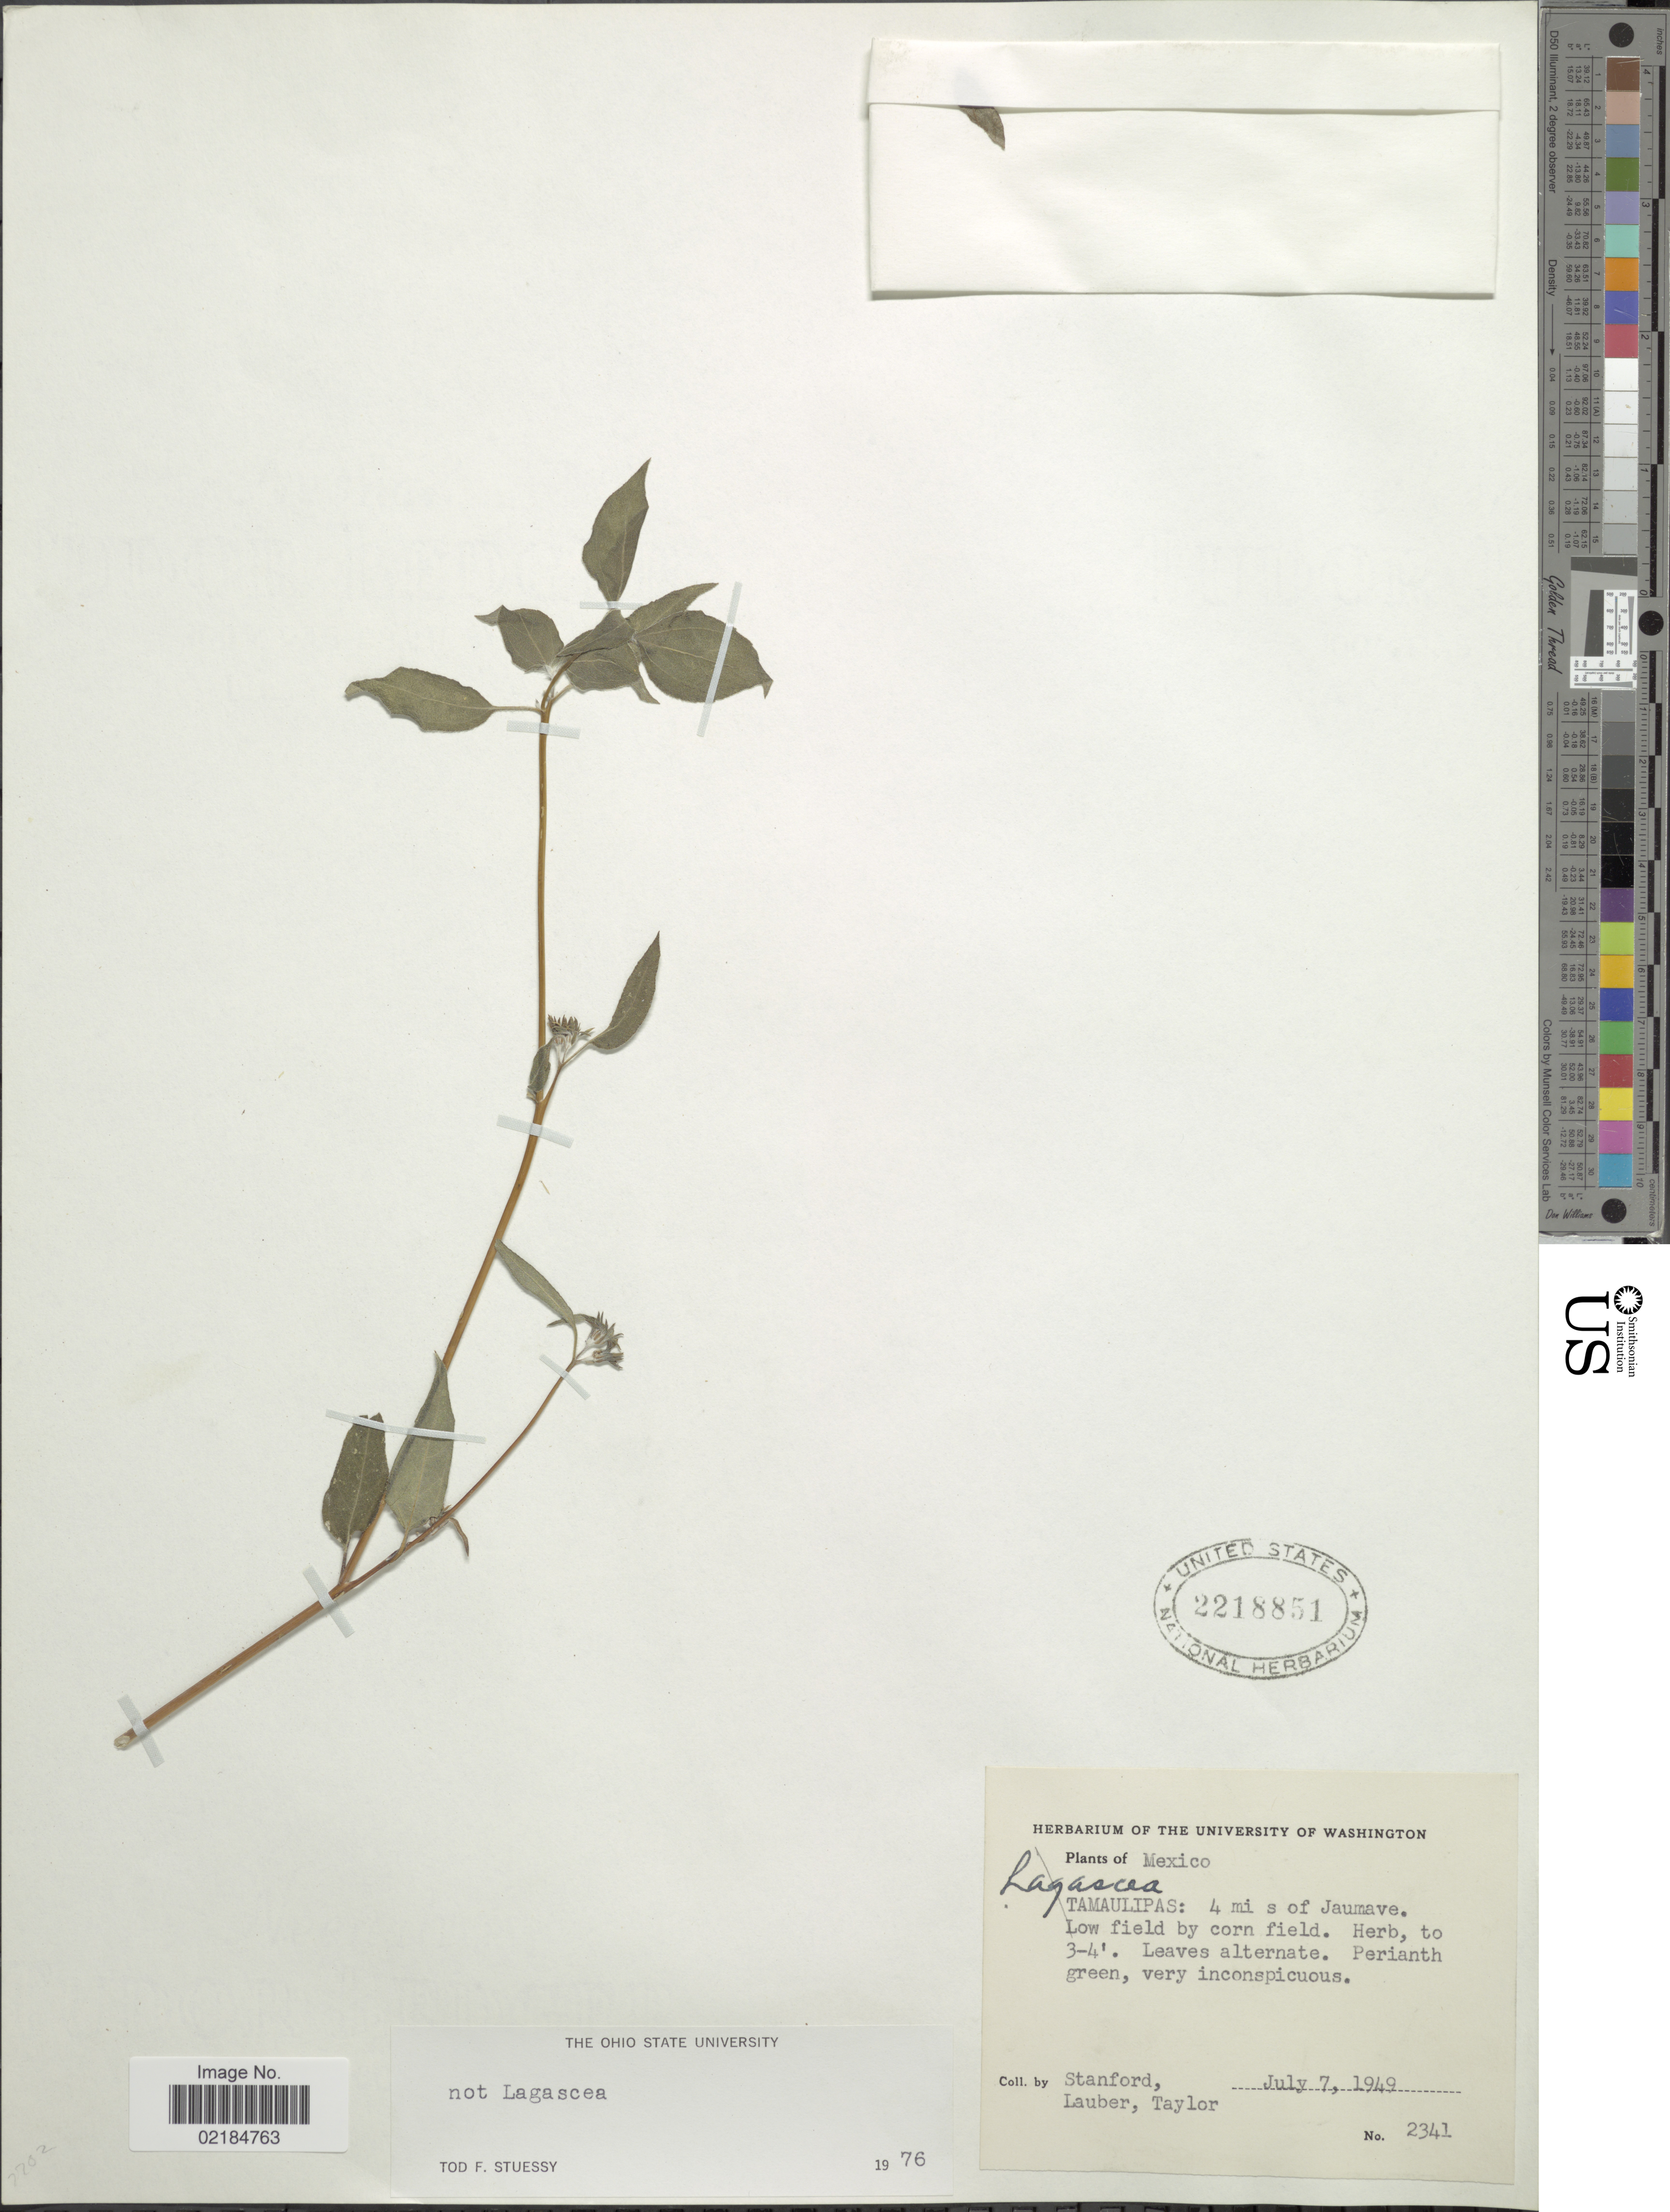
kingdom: Plantae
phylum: Tracheophyta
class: Magnoliopsida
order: Asterales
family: Asteraceae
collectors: -. Stanford, Lauber, -- & -- Taylor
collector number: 2341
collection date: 1949-07-07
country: Mexico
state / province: Tamaulipas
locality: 4 mi s of Jaumave, low field by corn field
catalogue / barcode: US 2218851